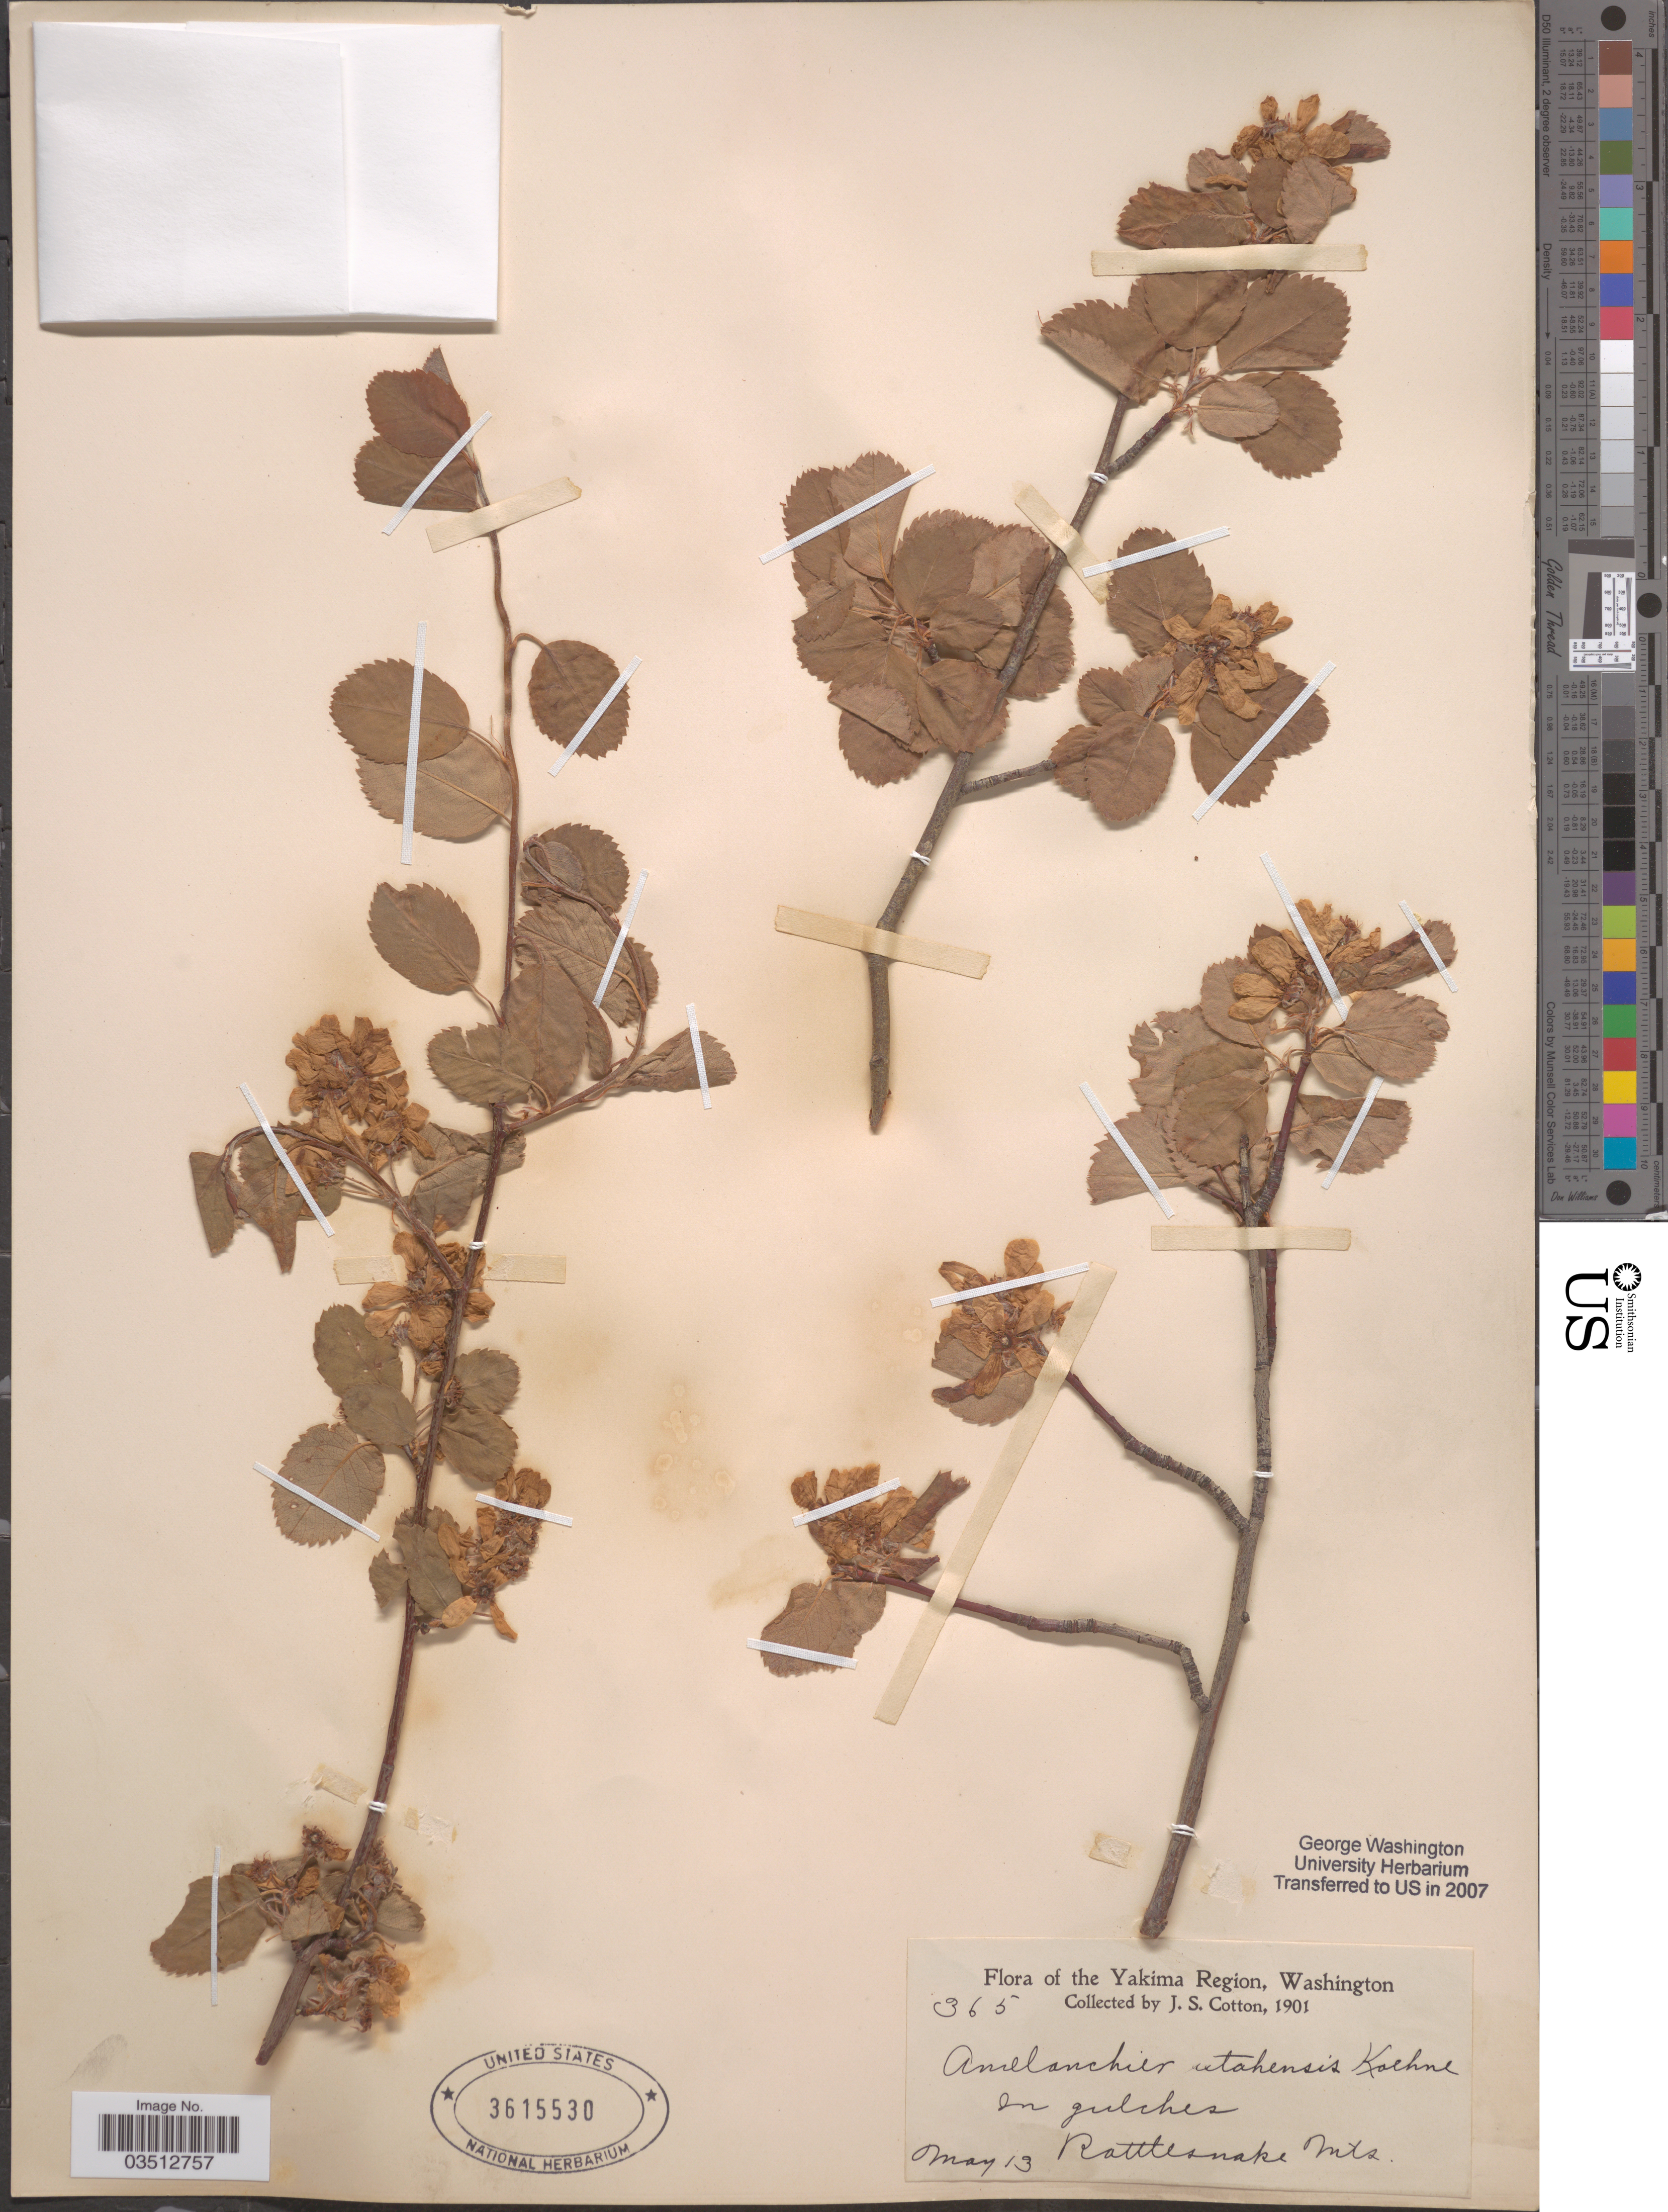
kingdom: Plantae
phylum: Tracheophyta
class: Magnoliopsida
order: Rosales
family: Rosaceae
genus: Amelanchier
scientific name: Amelanchier utahensis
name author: Koehne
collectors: J. S. Cotton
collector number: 365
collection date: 1901-05-13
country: United States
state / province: Washington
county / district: Yakima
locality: Yakima Region. Rattlesnake Mts.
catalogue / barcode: US 3615530